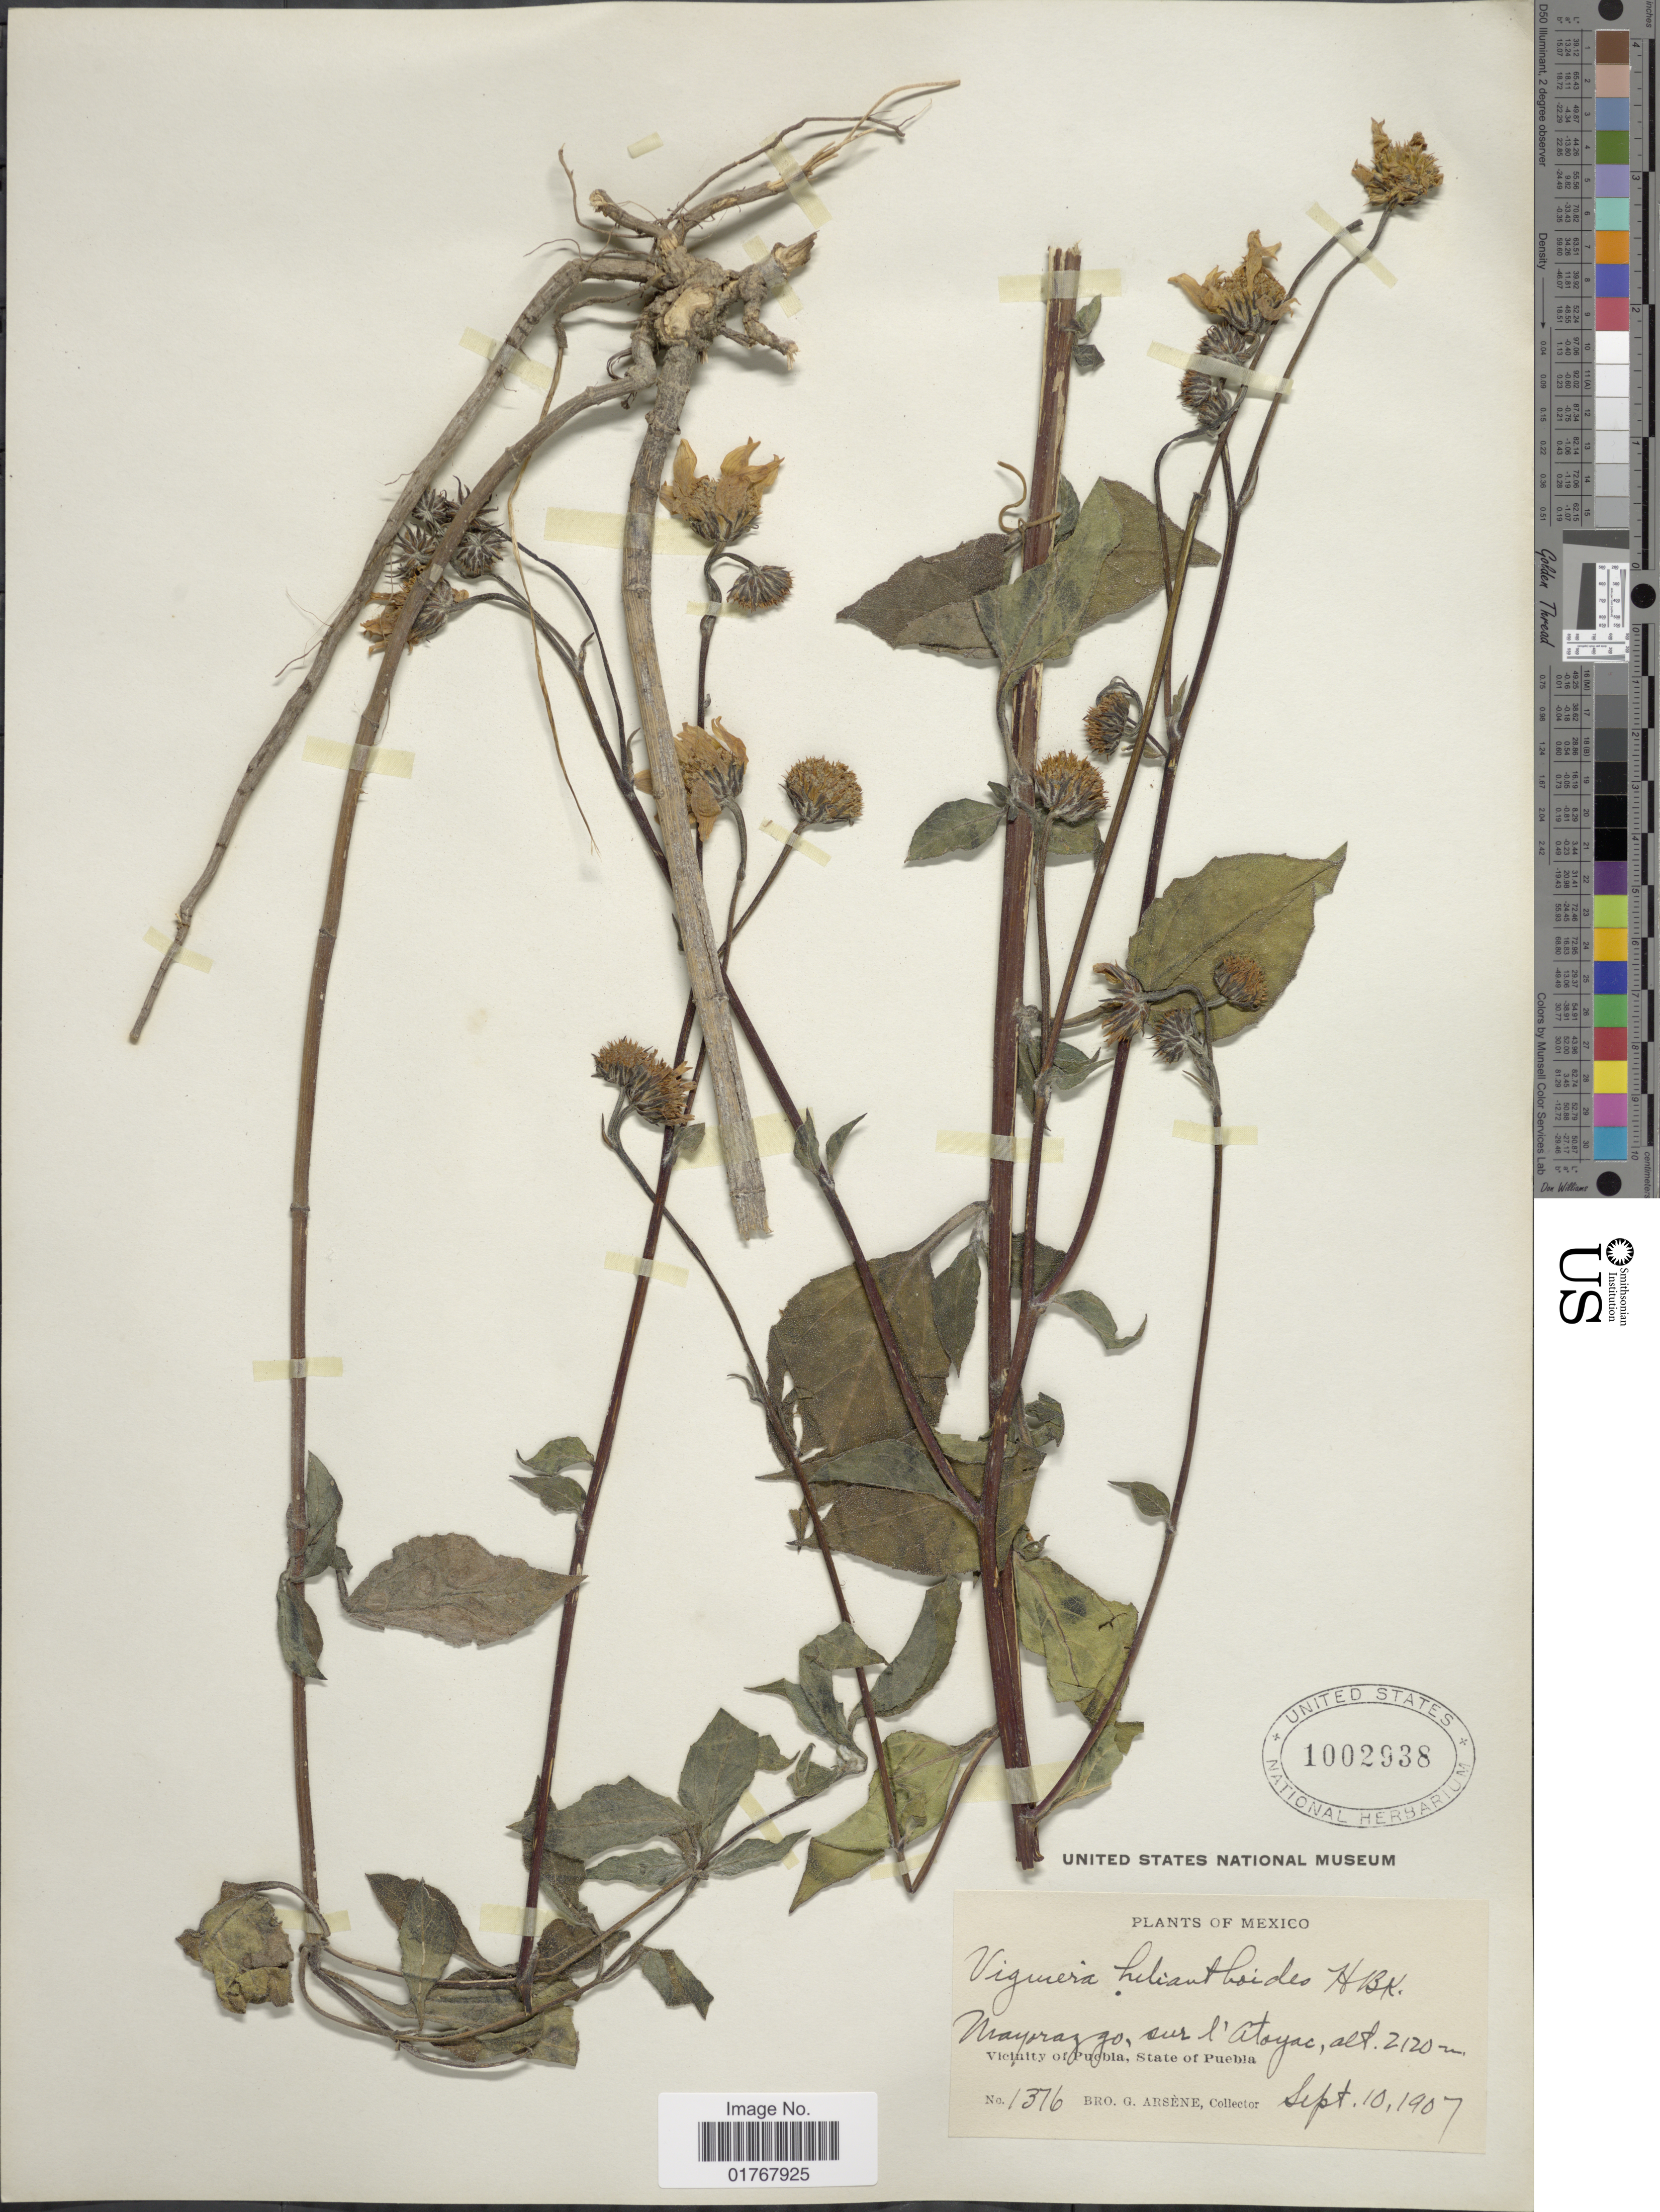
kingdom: Plantae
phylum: Tracheophyta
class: Magnoliopsida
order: Asterales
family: Asteraceae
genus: Viguiera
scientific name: Viguiera dentata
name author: (Cav.) Spreng.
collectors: Bro. G. Arsène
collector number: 1376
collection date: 1907-09-10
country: Mexico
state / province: Puebla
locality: Mayorazgo, sur l'Atoyac, Vicinity of Puebla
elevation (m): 2120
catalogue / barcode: US 1002938